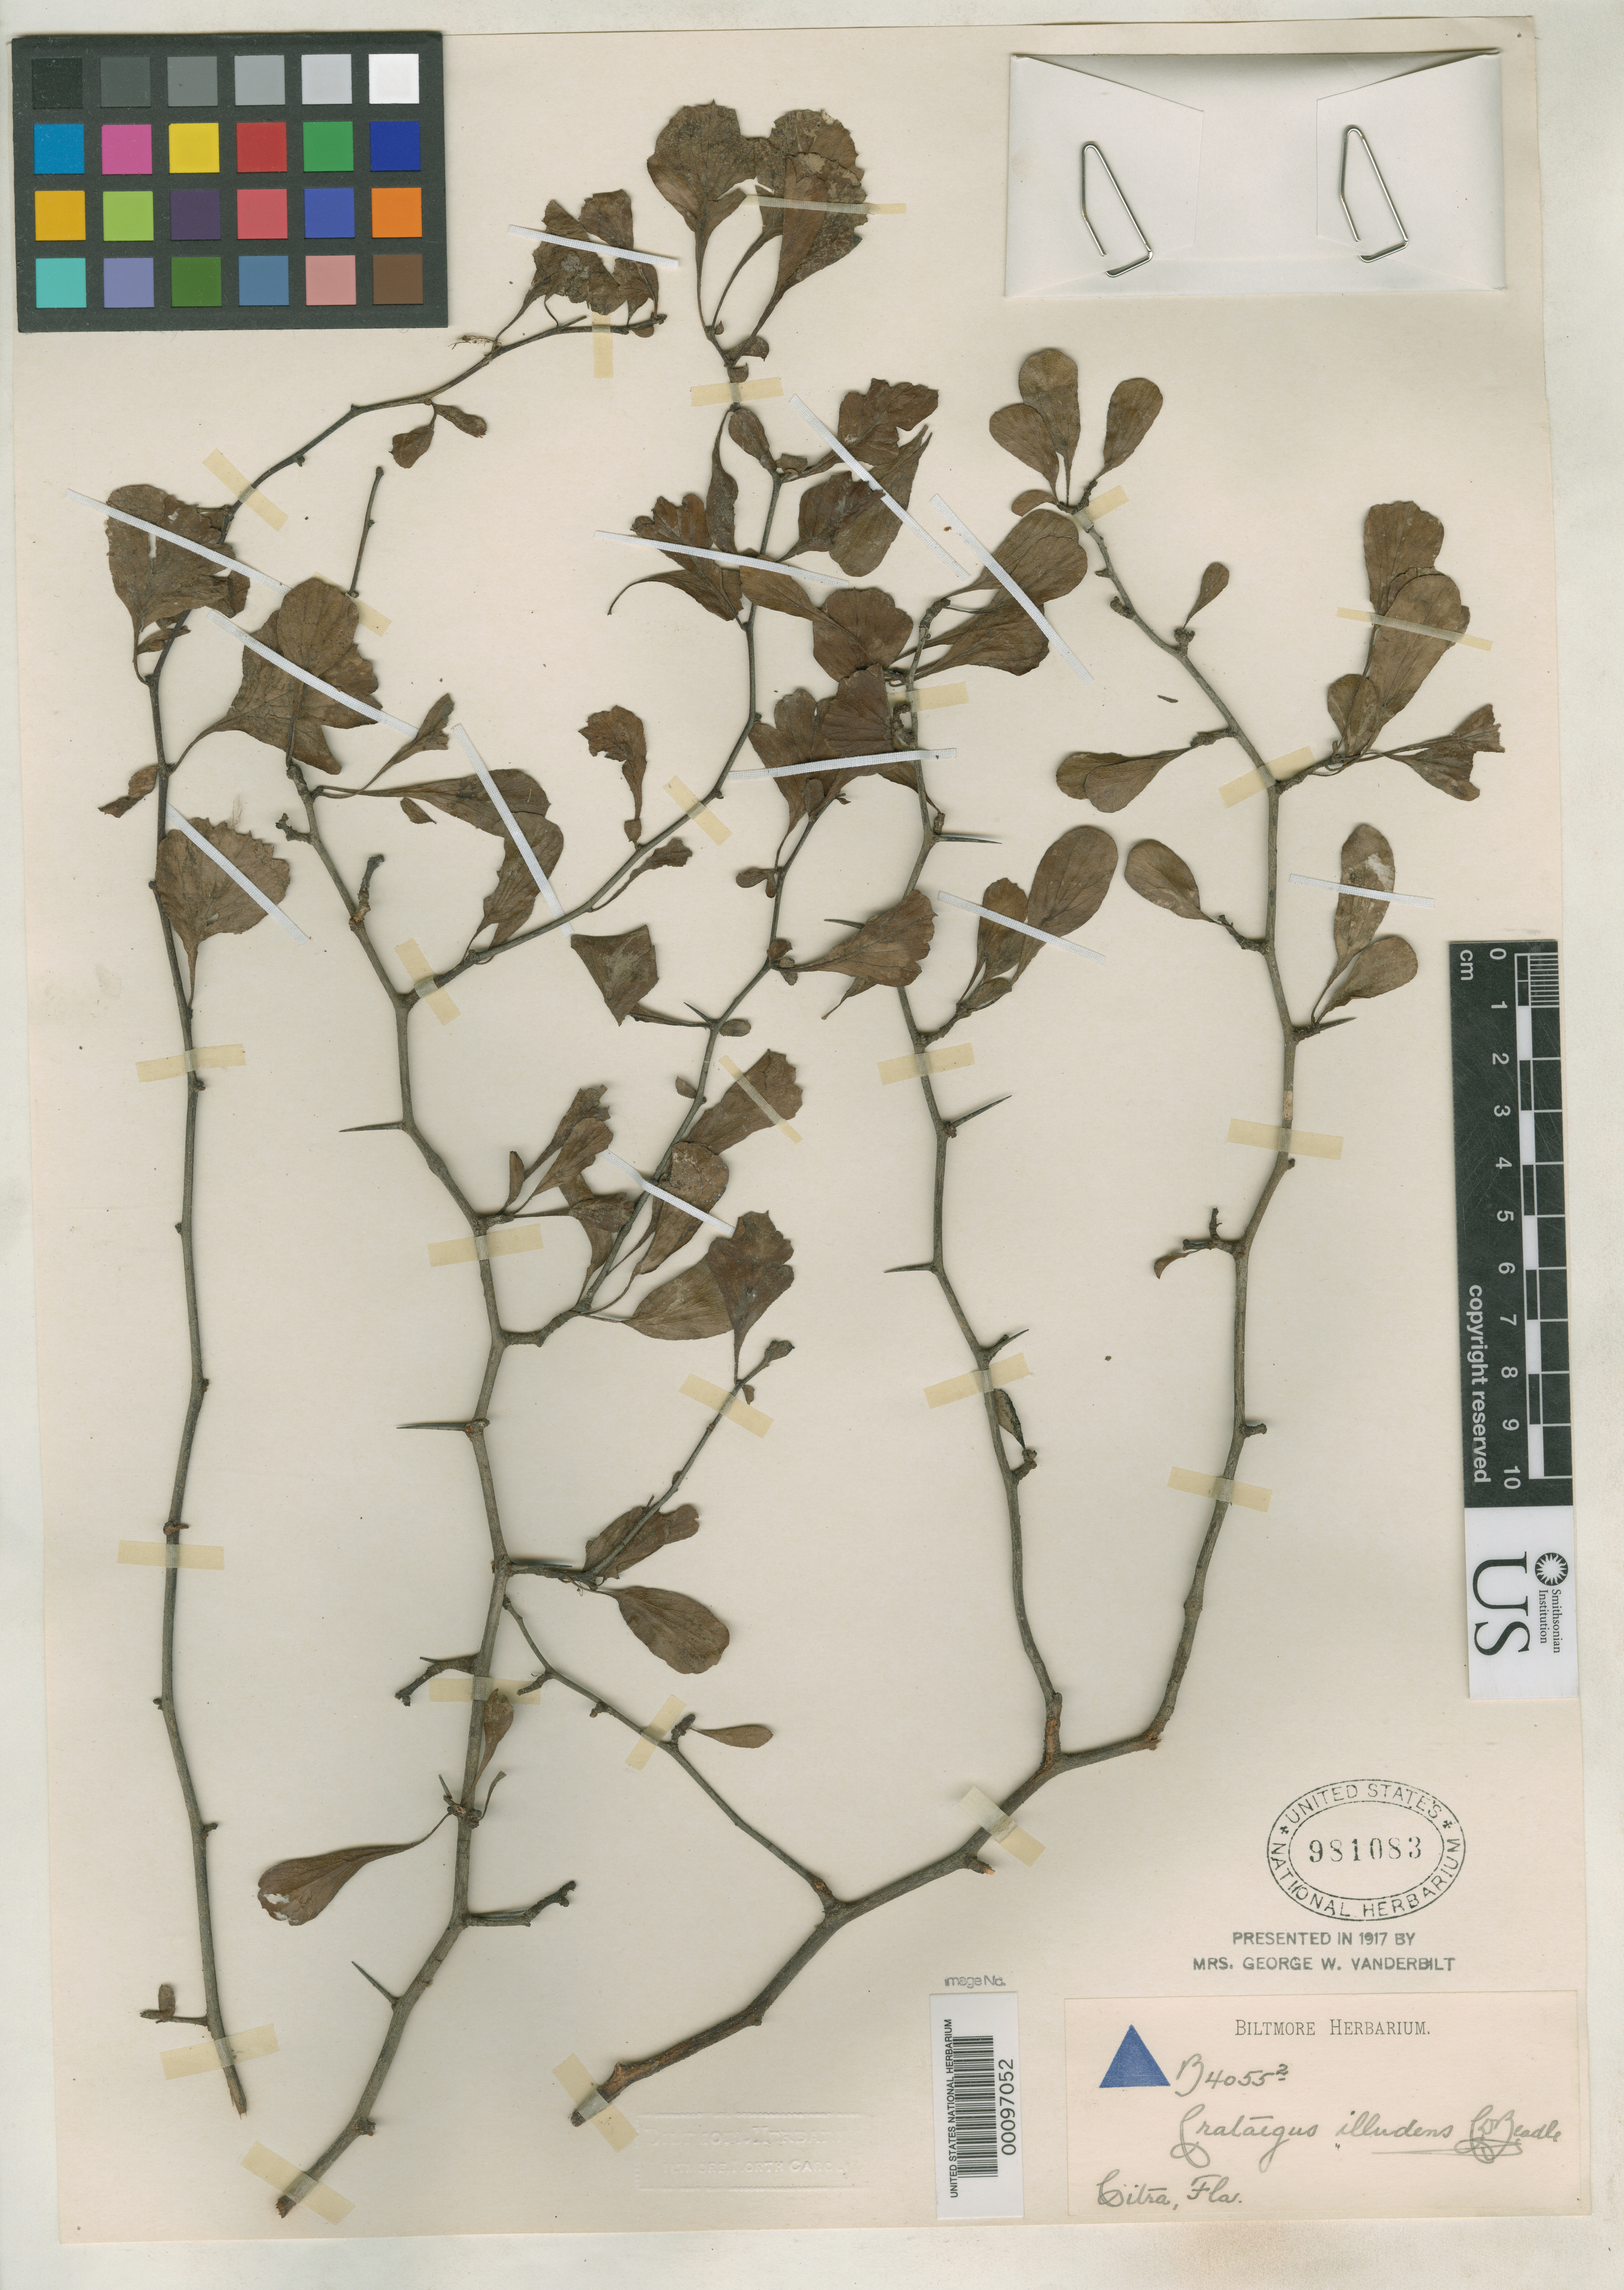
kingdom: Plantae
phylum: Tracheophyta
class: Magnoliopsida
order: Rosales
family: Rosaceae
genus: Crataegus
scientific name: Crataegus illudens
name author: Beadle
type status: Syntype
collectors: ex herb. Biltmore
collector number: B 4055/2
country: United States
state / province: Florida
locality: Citra.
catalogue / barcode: US 981083